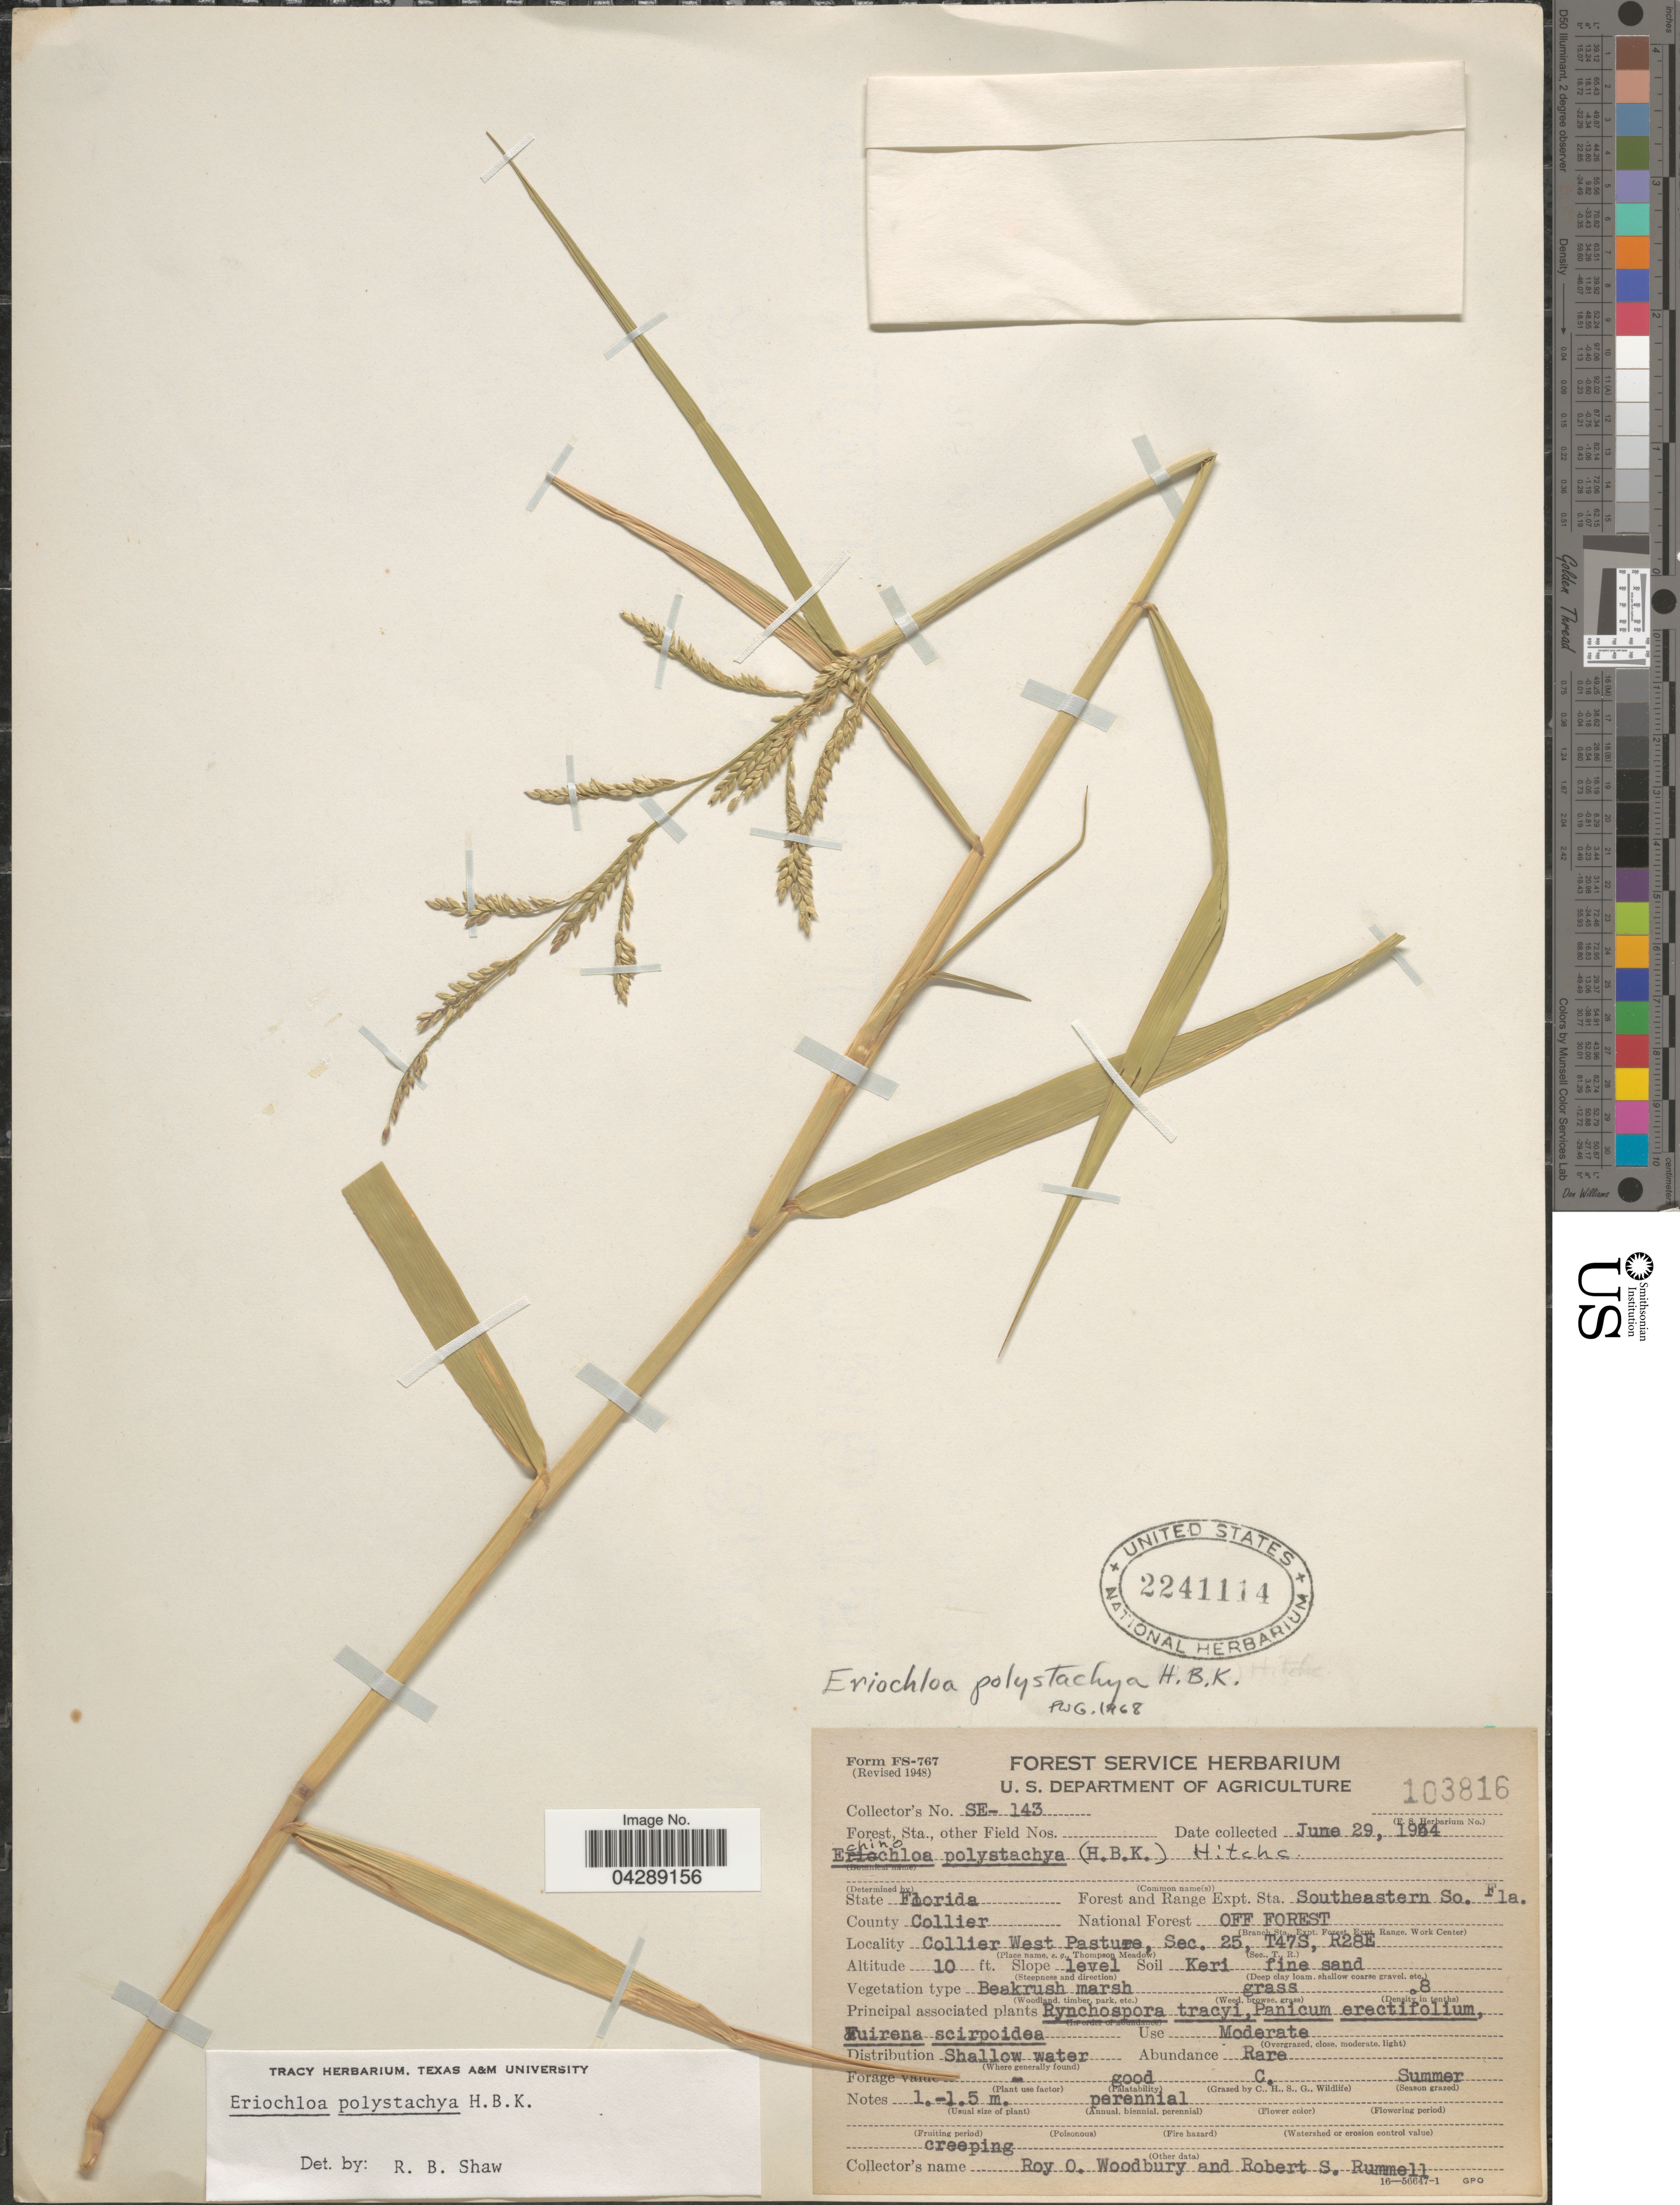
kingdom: Plantae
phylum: Tracheophyta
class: Liliopsida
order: Poales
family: Poaceae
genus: Eriochloa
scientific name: Eriochloa polystachya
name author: Kunth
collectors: R. Woodbury & R. Rummell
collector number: SE-143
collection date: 1954-06-29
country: United States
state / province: Florida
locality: Forest and Range Expt. Sta. Southeastern So. Fla. County Collier. National Forest Off Forest. Collier West Pasture, Sec. 25, T47S, R28E.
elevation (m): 3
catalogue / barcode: US 2241114